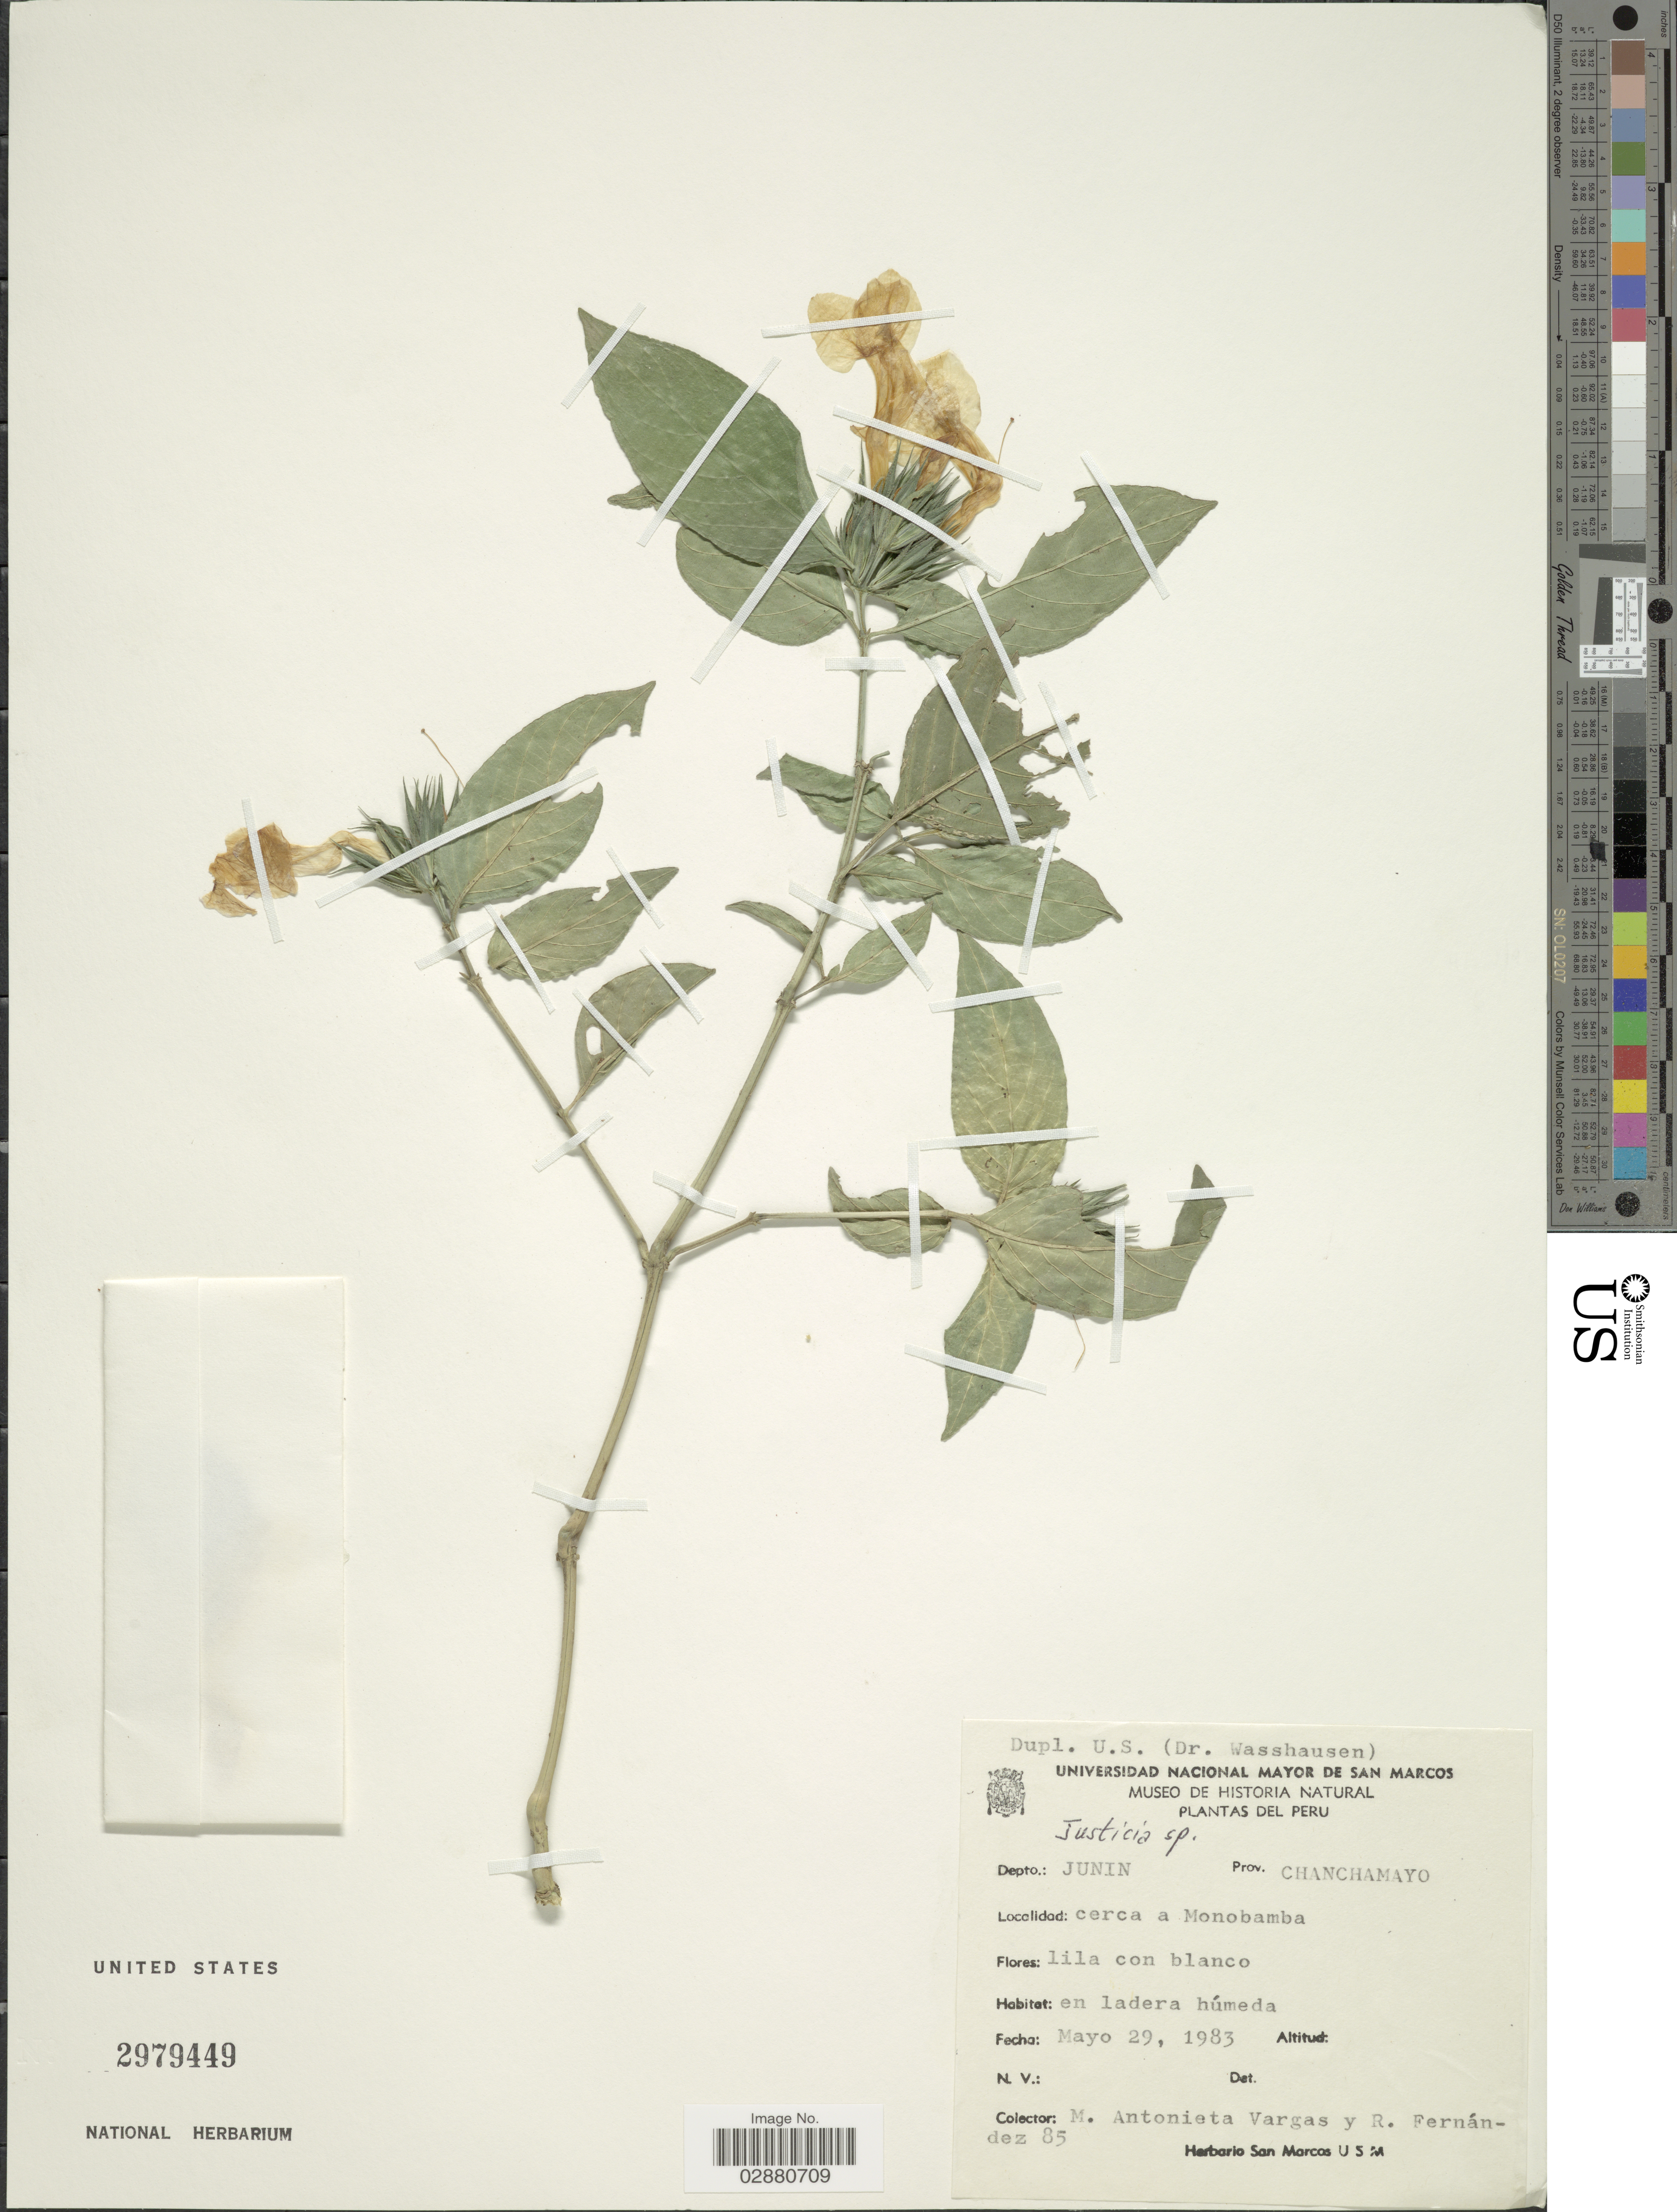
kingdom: Plantae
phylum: Tracheophyta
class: Magnoliopsida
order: Lamiales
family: Acanthaceae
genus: Justicia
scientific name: Justicia rusbyi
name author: (Lindau) V.A.W. Graham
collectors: M. Vargas & R. Fernández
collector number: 85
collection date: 1983-05-29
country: Peru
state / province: Junín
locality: Depto.: Junin. Prov. Chanchamayo. Cerca a Monobamba.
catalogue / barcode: US 2979449